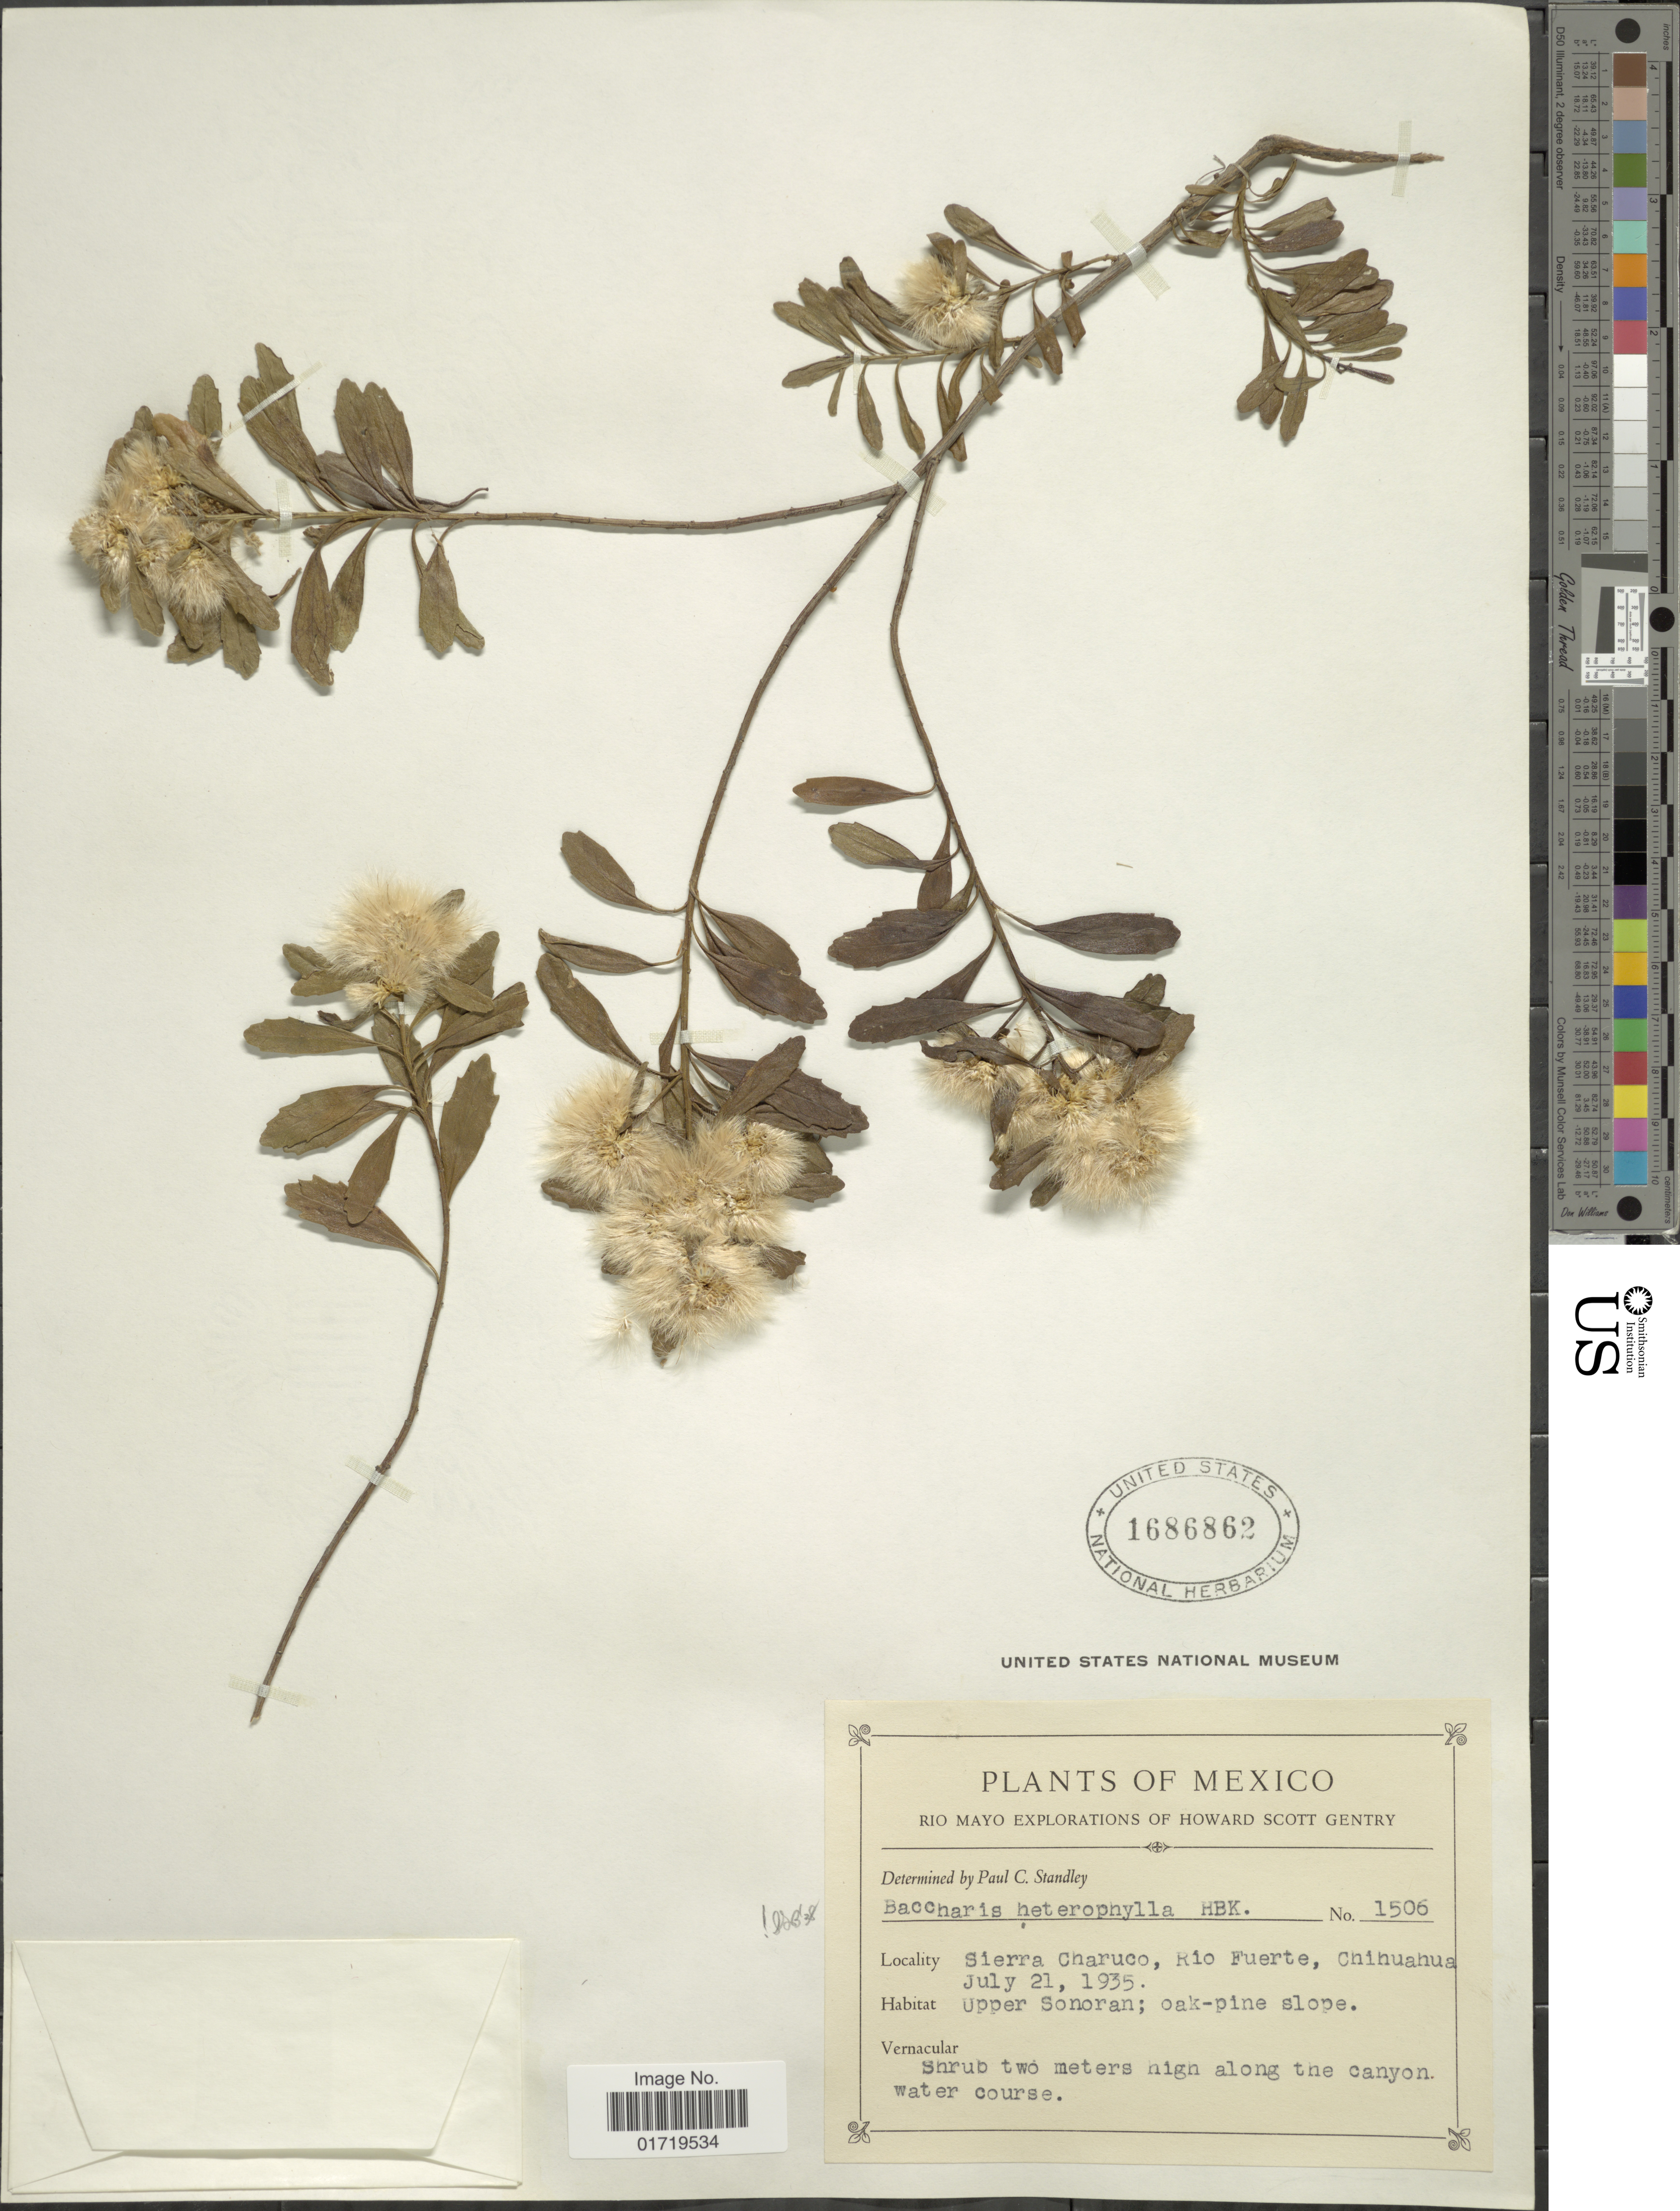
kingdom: Plantae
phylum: Tracheophyta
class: Magnoliopsida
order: Asterales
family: Asteraceae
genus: Baccharis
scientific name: Baccharis heterophylla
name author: Kunth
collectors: H. S. Gentry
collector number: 1506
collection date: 1935-07-21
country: Mexico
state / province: Chihuahua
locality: Sierra Charuco, Rio Fuerte, Chihuahua, Upper Sonoran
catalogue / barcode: US 1686862